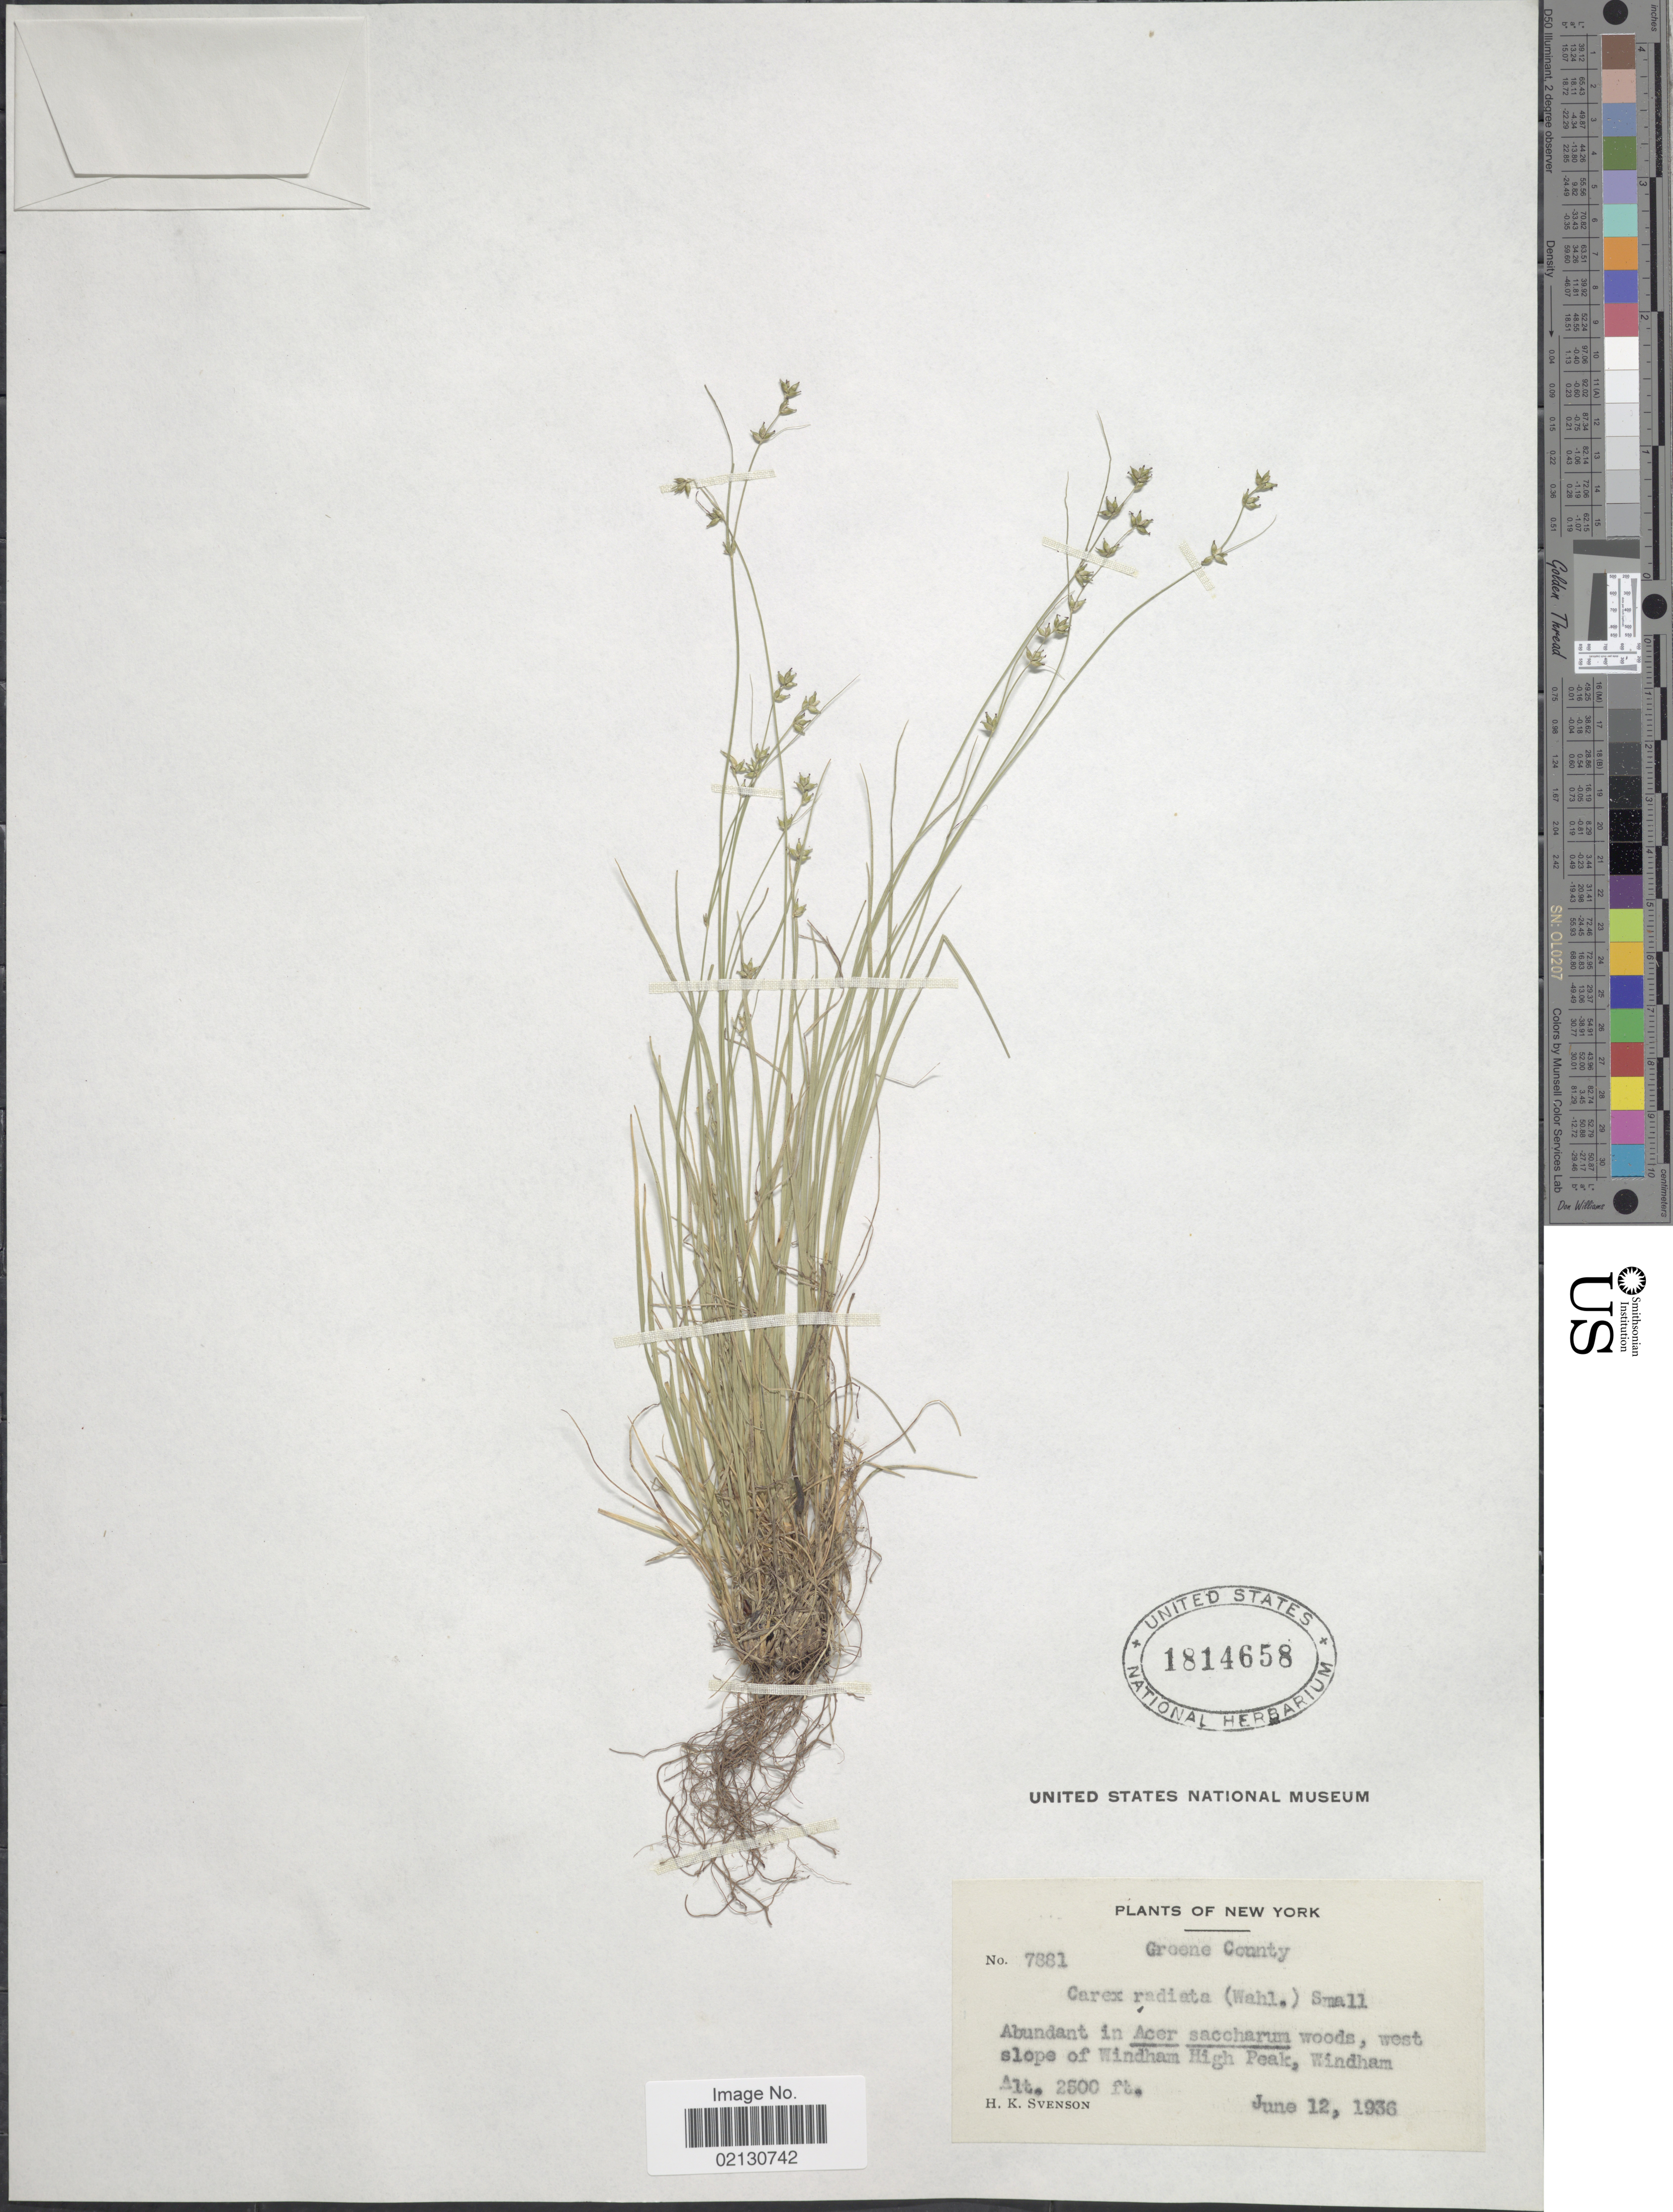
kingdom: Plantae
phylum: Tracheophyta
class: Liliopsida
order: Poales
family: Cyperaceae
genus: Carex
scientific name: Carex radiata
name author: (Wahlenb.) Small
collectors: H. K. Svenson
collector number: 7881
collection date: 1936-06-12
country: United States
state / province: New York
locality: West slope of Windham High Peak, Windham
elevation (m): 762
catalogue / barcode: US 1814658